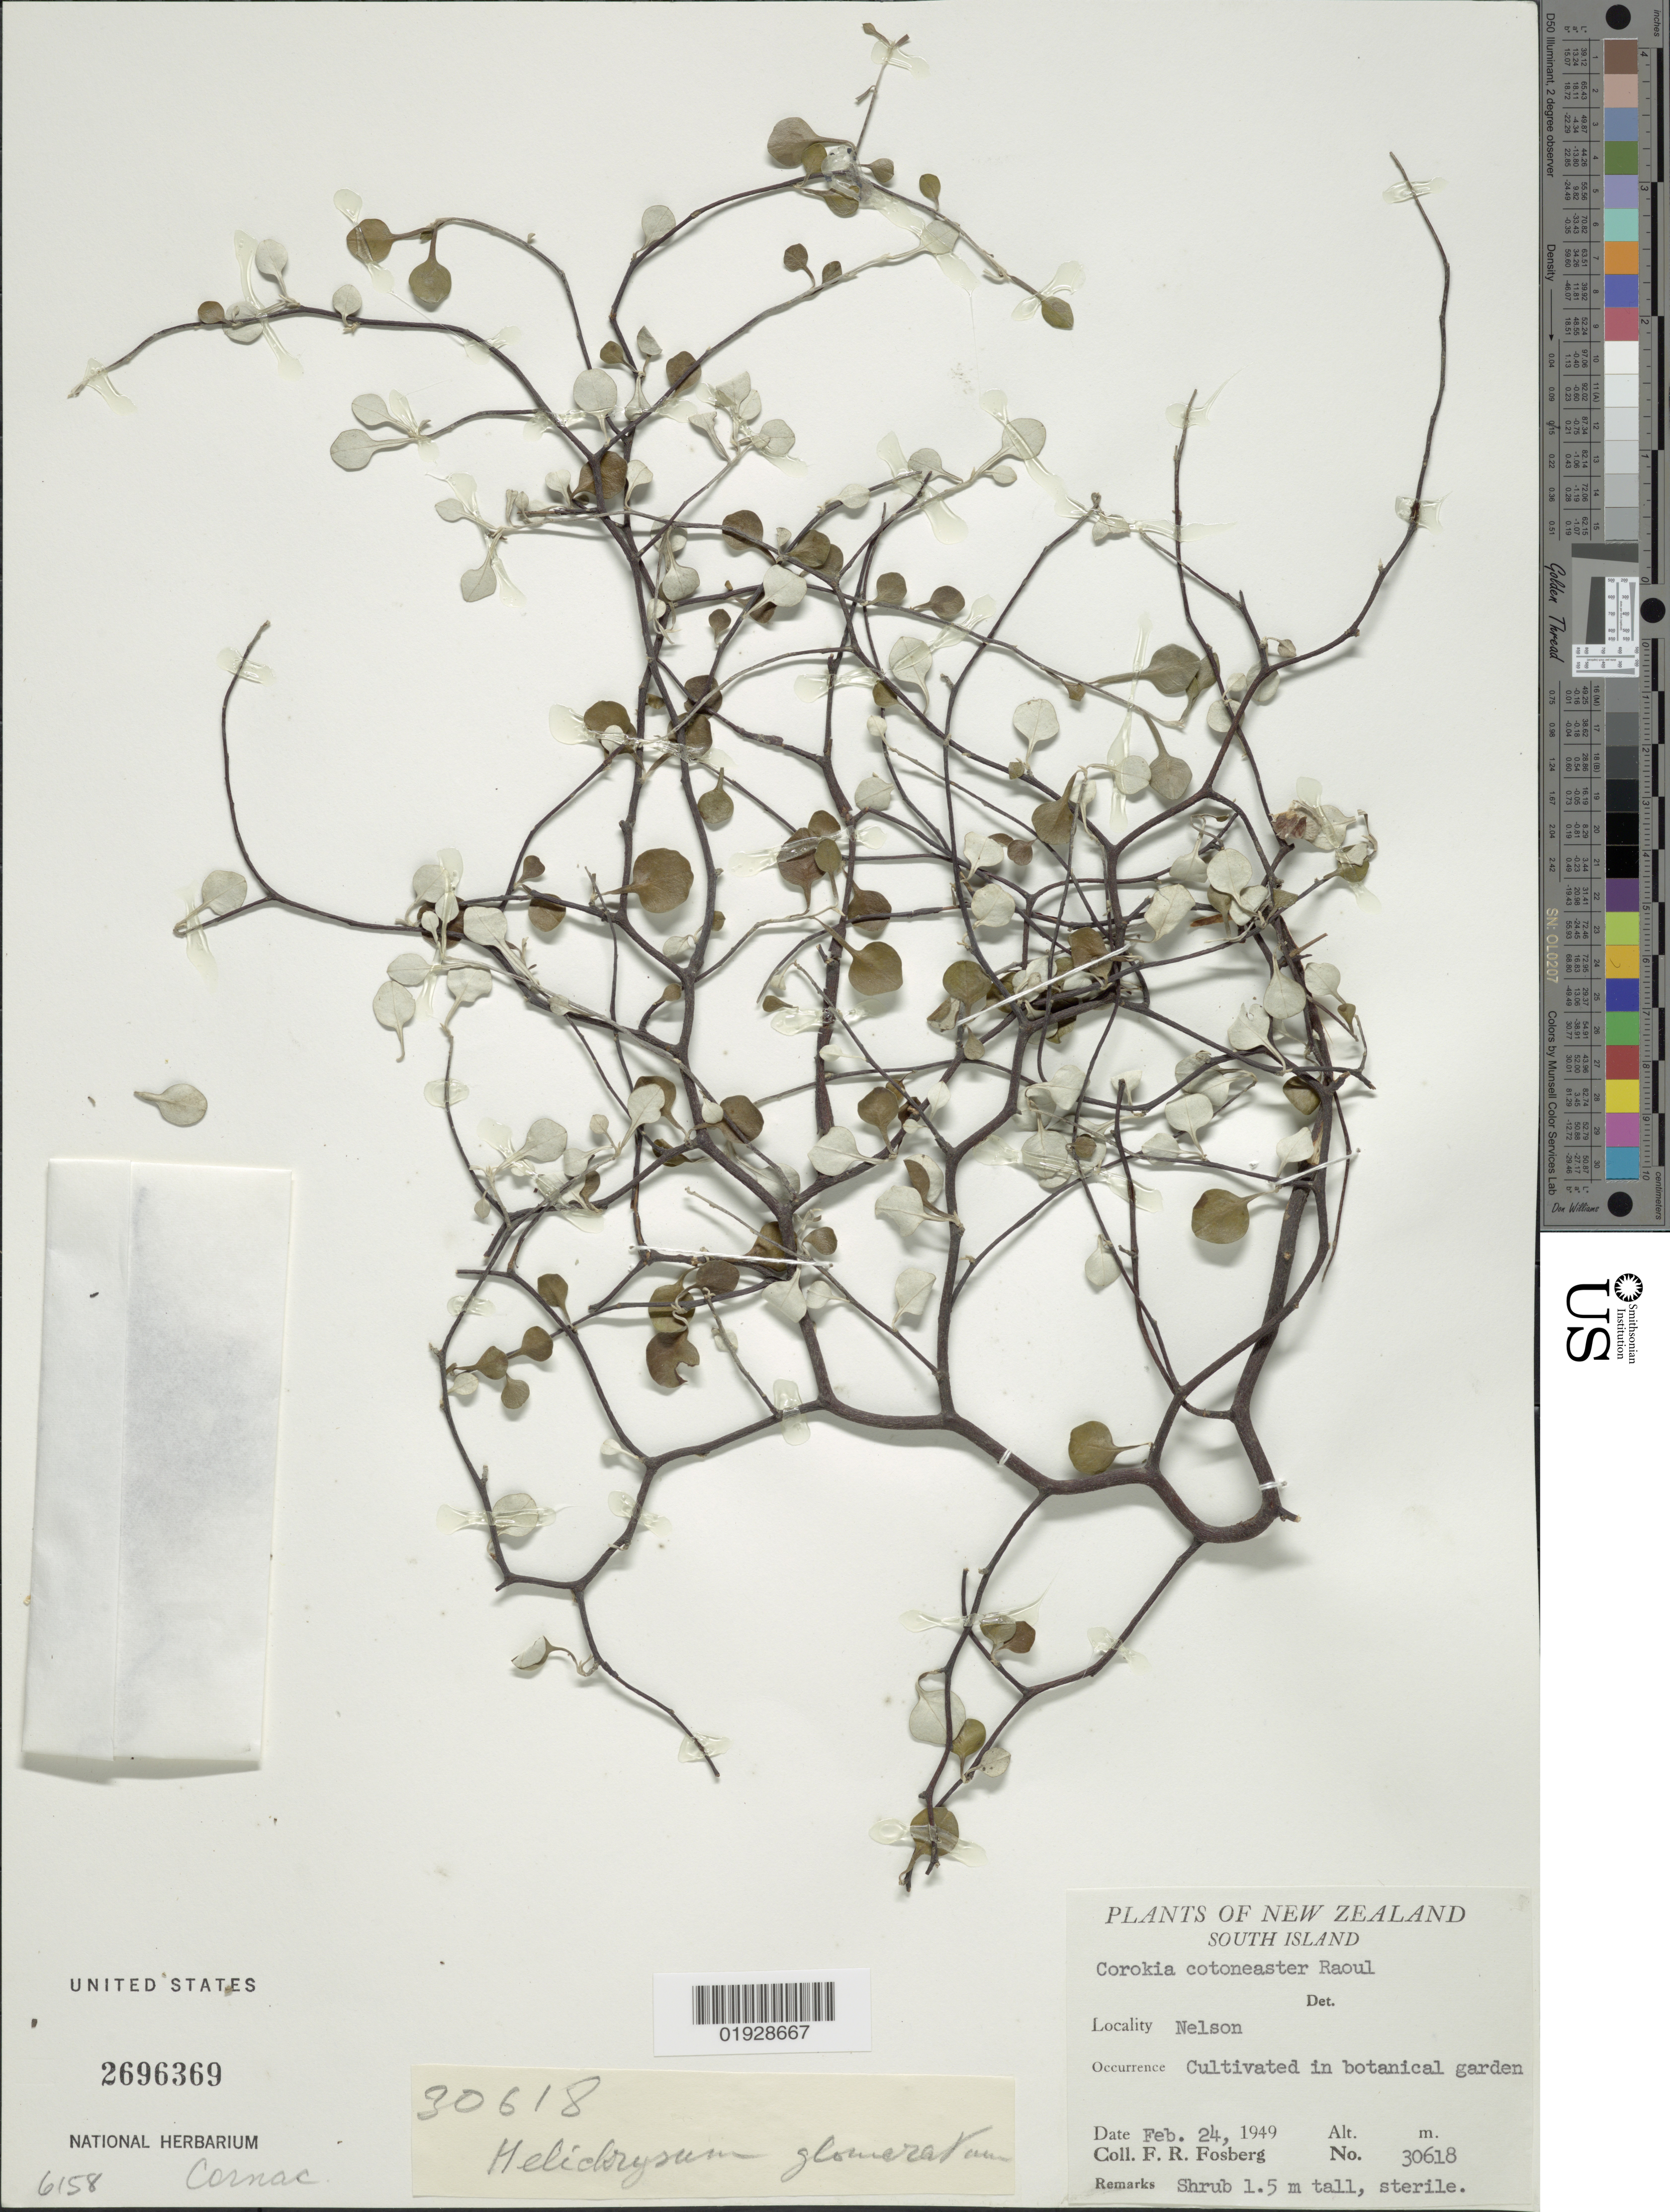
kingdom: Plantae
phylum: Tracheophyta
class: Magnoliopsida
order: Asterales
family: Argophyllaceae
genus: Corokia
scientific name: Corokia cotoneaster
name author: Raoul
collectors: F. R. Fosberg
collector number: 30618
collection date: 1949-02-24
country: New Zealand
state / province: Nelson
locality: South Island. Botanical garden.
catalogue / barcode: US 2696369